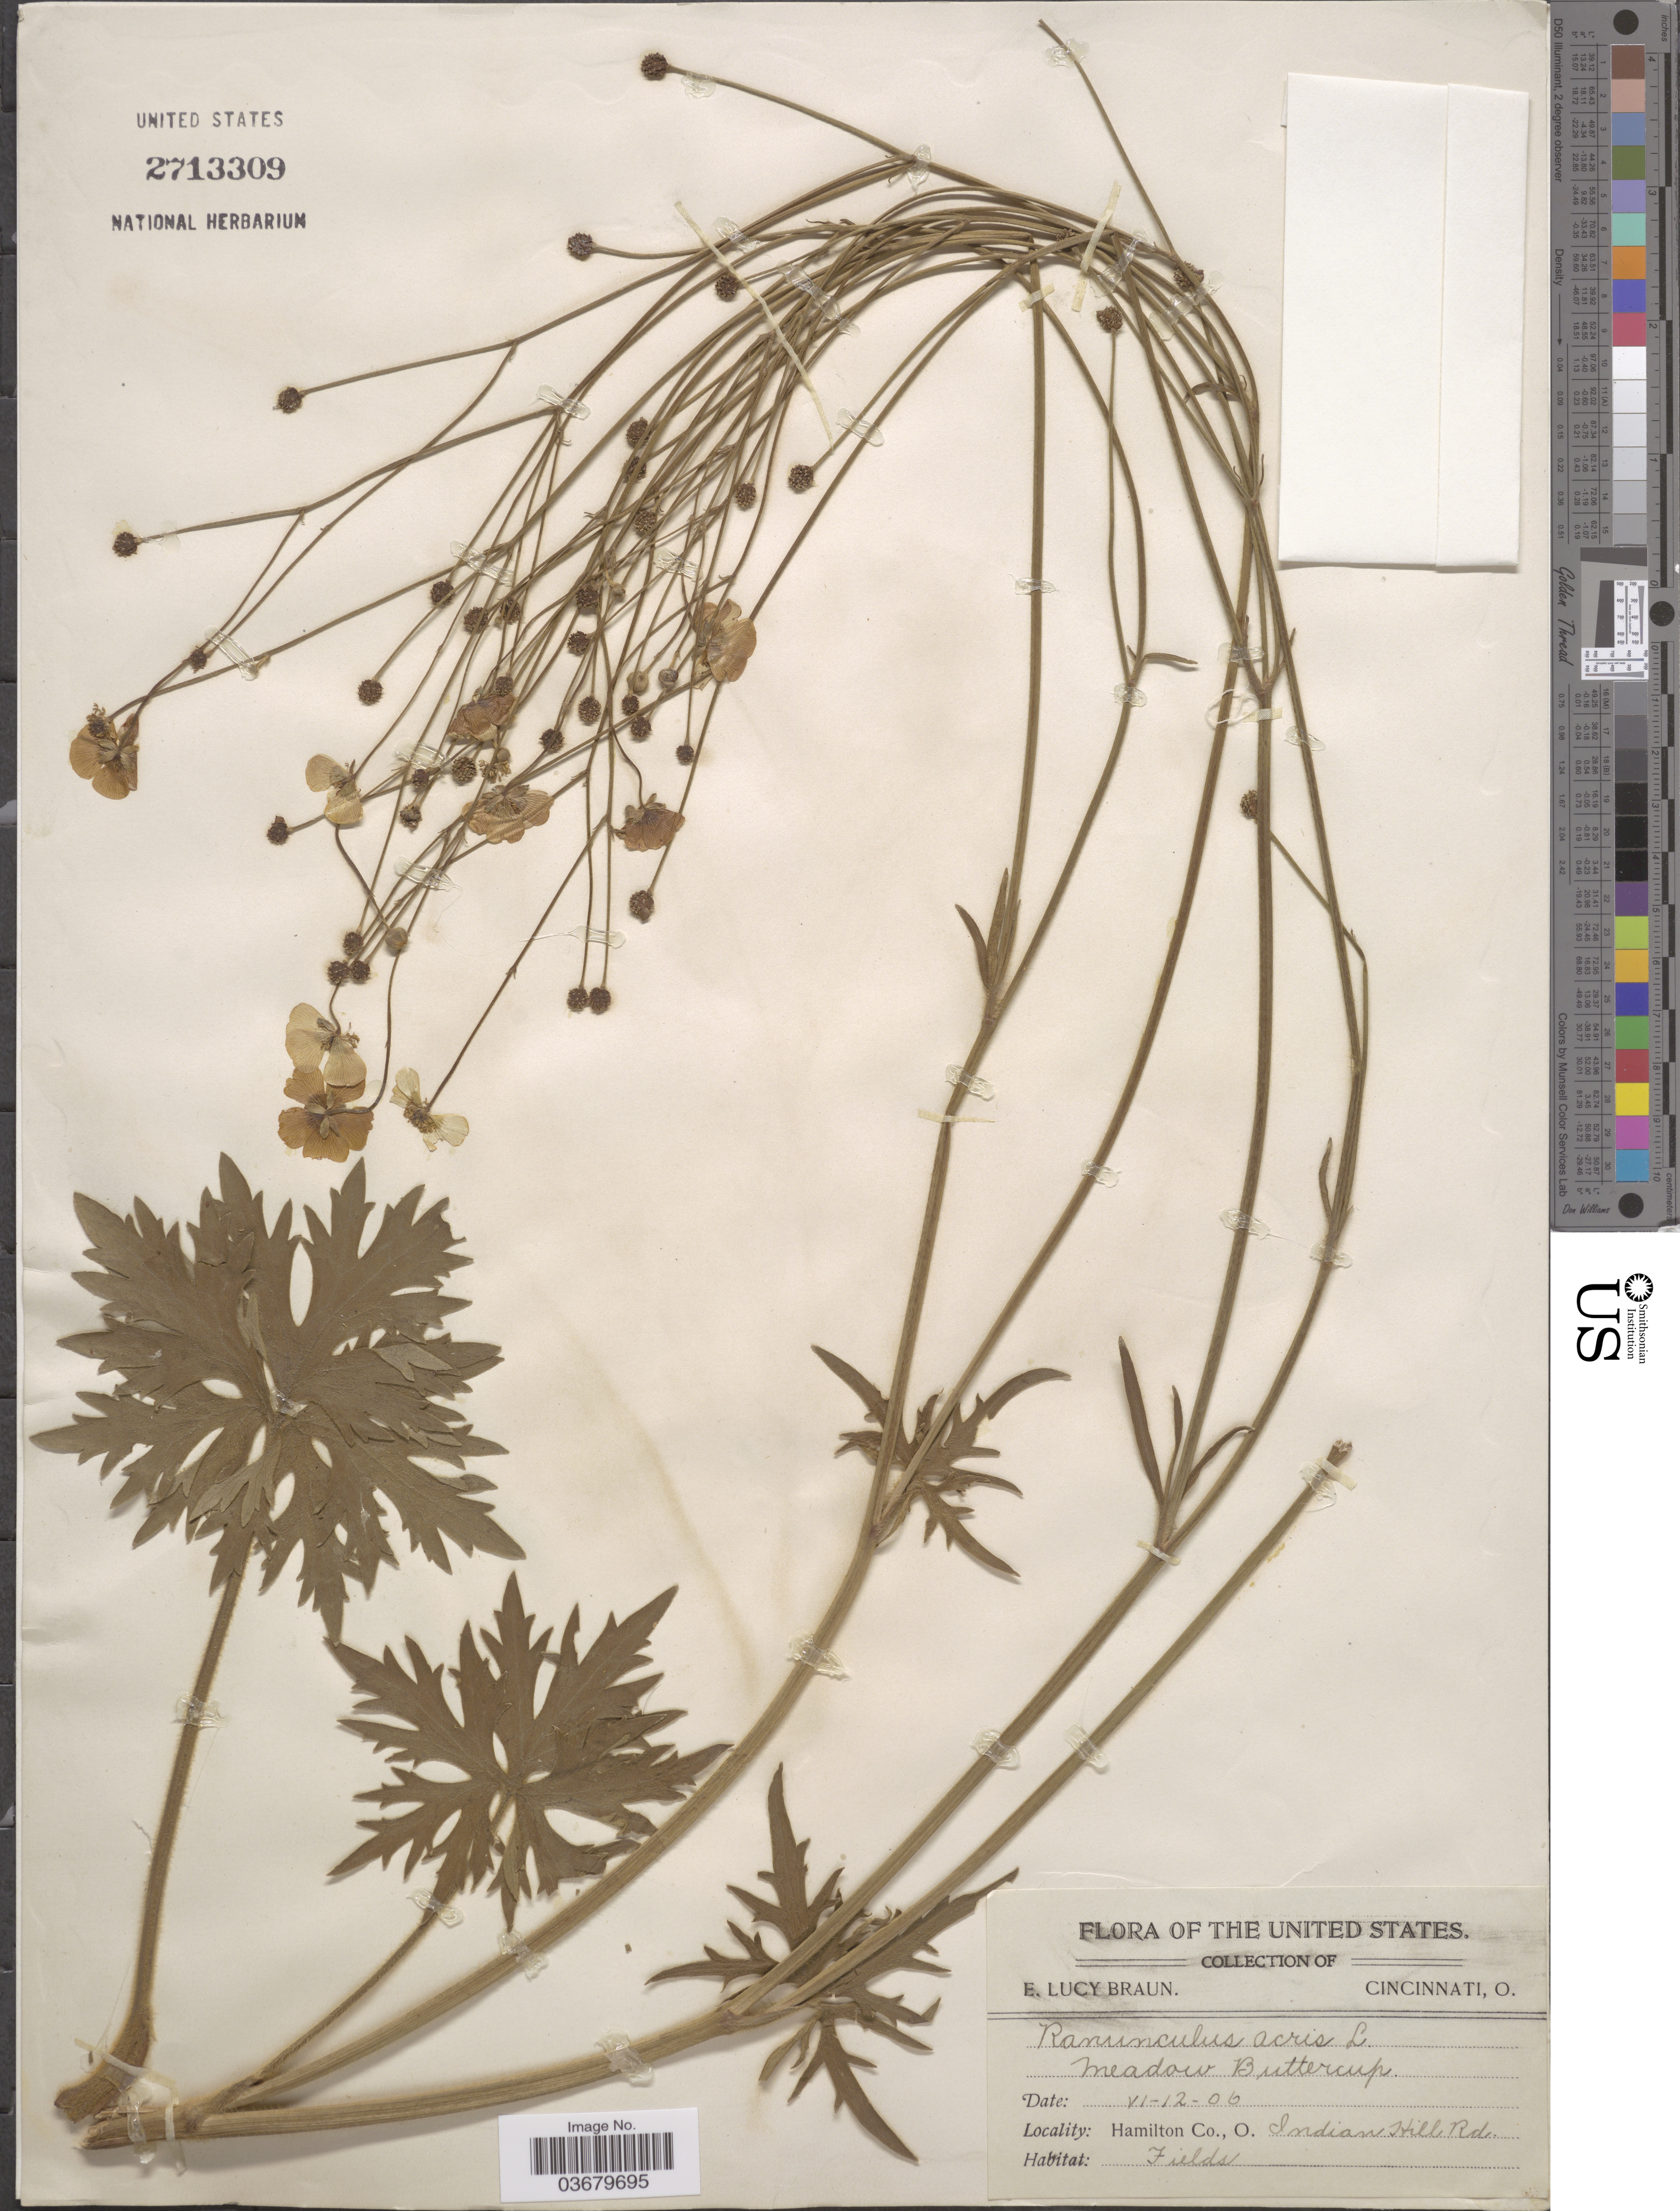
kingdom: Plantae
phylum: Tracheophyta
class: Magnoliopsida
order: Ranunculales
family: Ranunculaceae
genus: Ranunculus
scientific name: Ranunculus acris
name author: L.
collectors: E. L. Braun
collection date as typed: Transcribed d/m/y: 12/6/6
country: United States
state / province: Ohio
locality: Hamilton Co. Indian Hill Rd.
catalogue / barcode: US 2713309